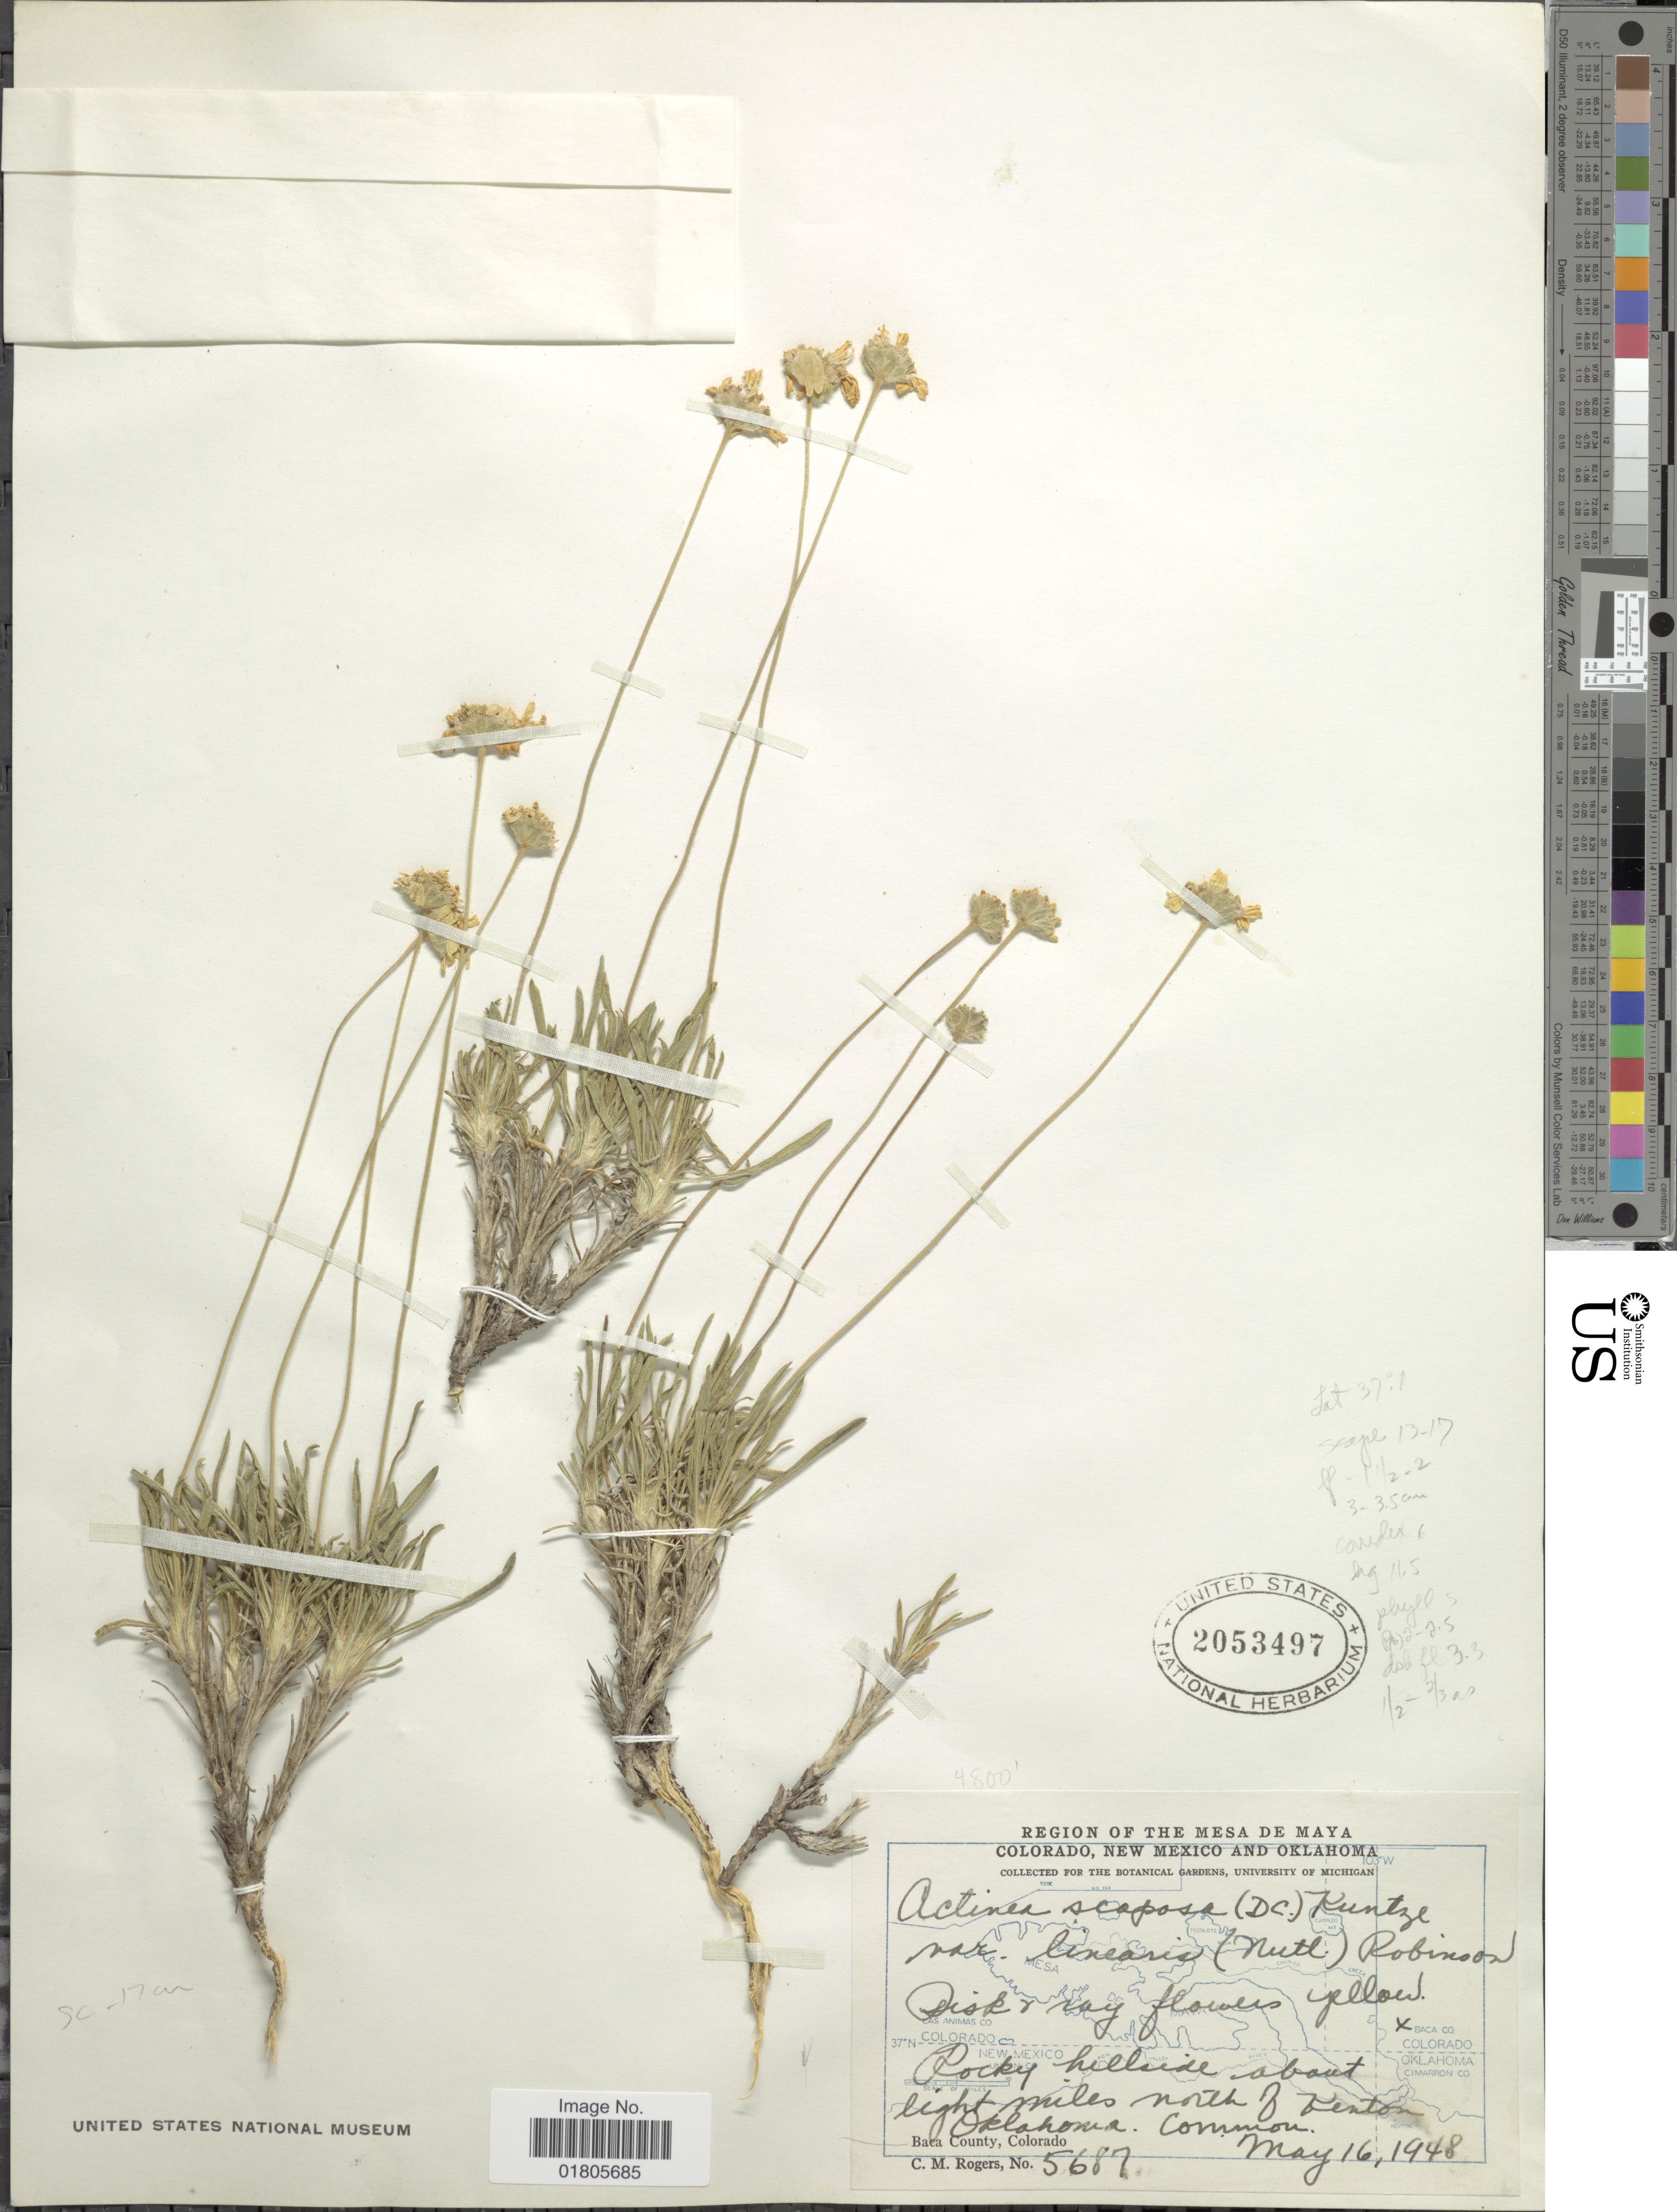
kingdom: Plantae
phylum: Tracheophyta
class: Magnoliopsida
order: Asterales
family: Asteraceae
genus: Actinea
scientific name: Actinea scaposa var. linearis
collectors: C. M. Rogers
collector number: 5687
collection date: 1948-05-16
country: United States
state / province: Oklahoma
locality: Region of the Mesa de Maya, Rocky hillside about eight miles north of Kenton, Oklahoma. Baca County, Colorado.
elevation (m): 1463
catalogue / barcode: US 2053497